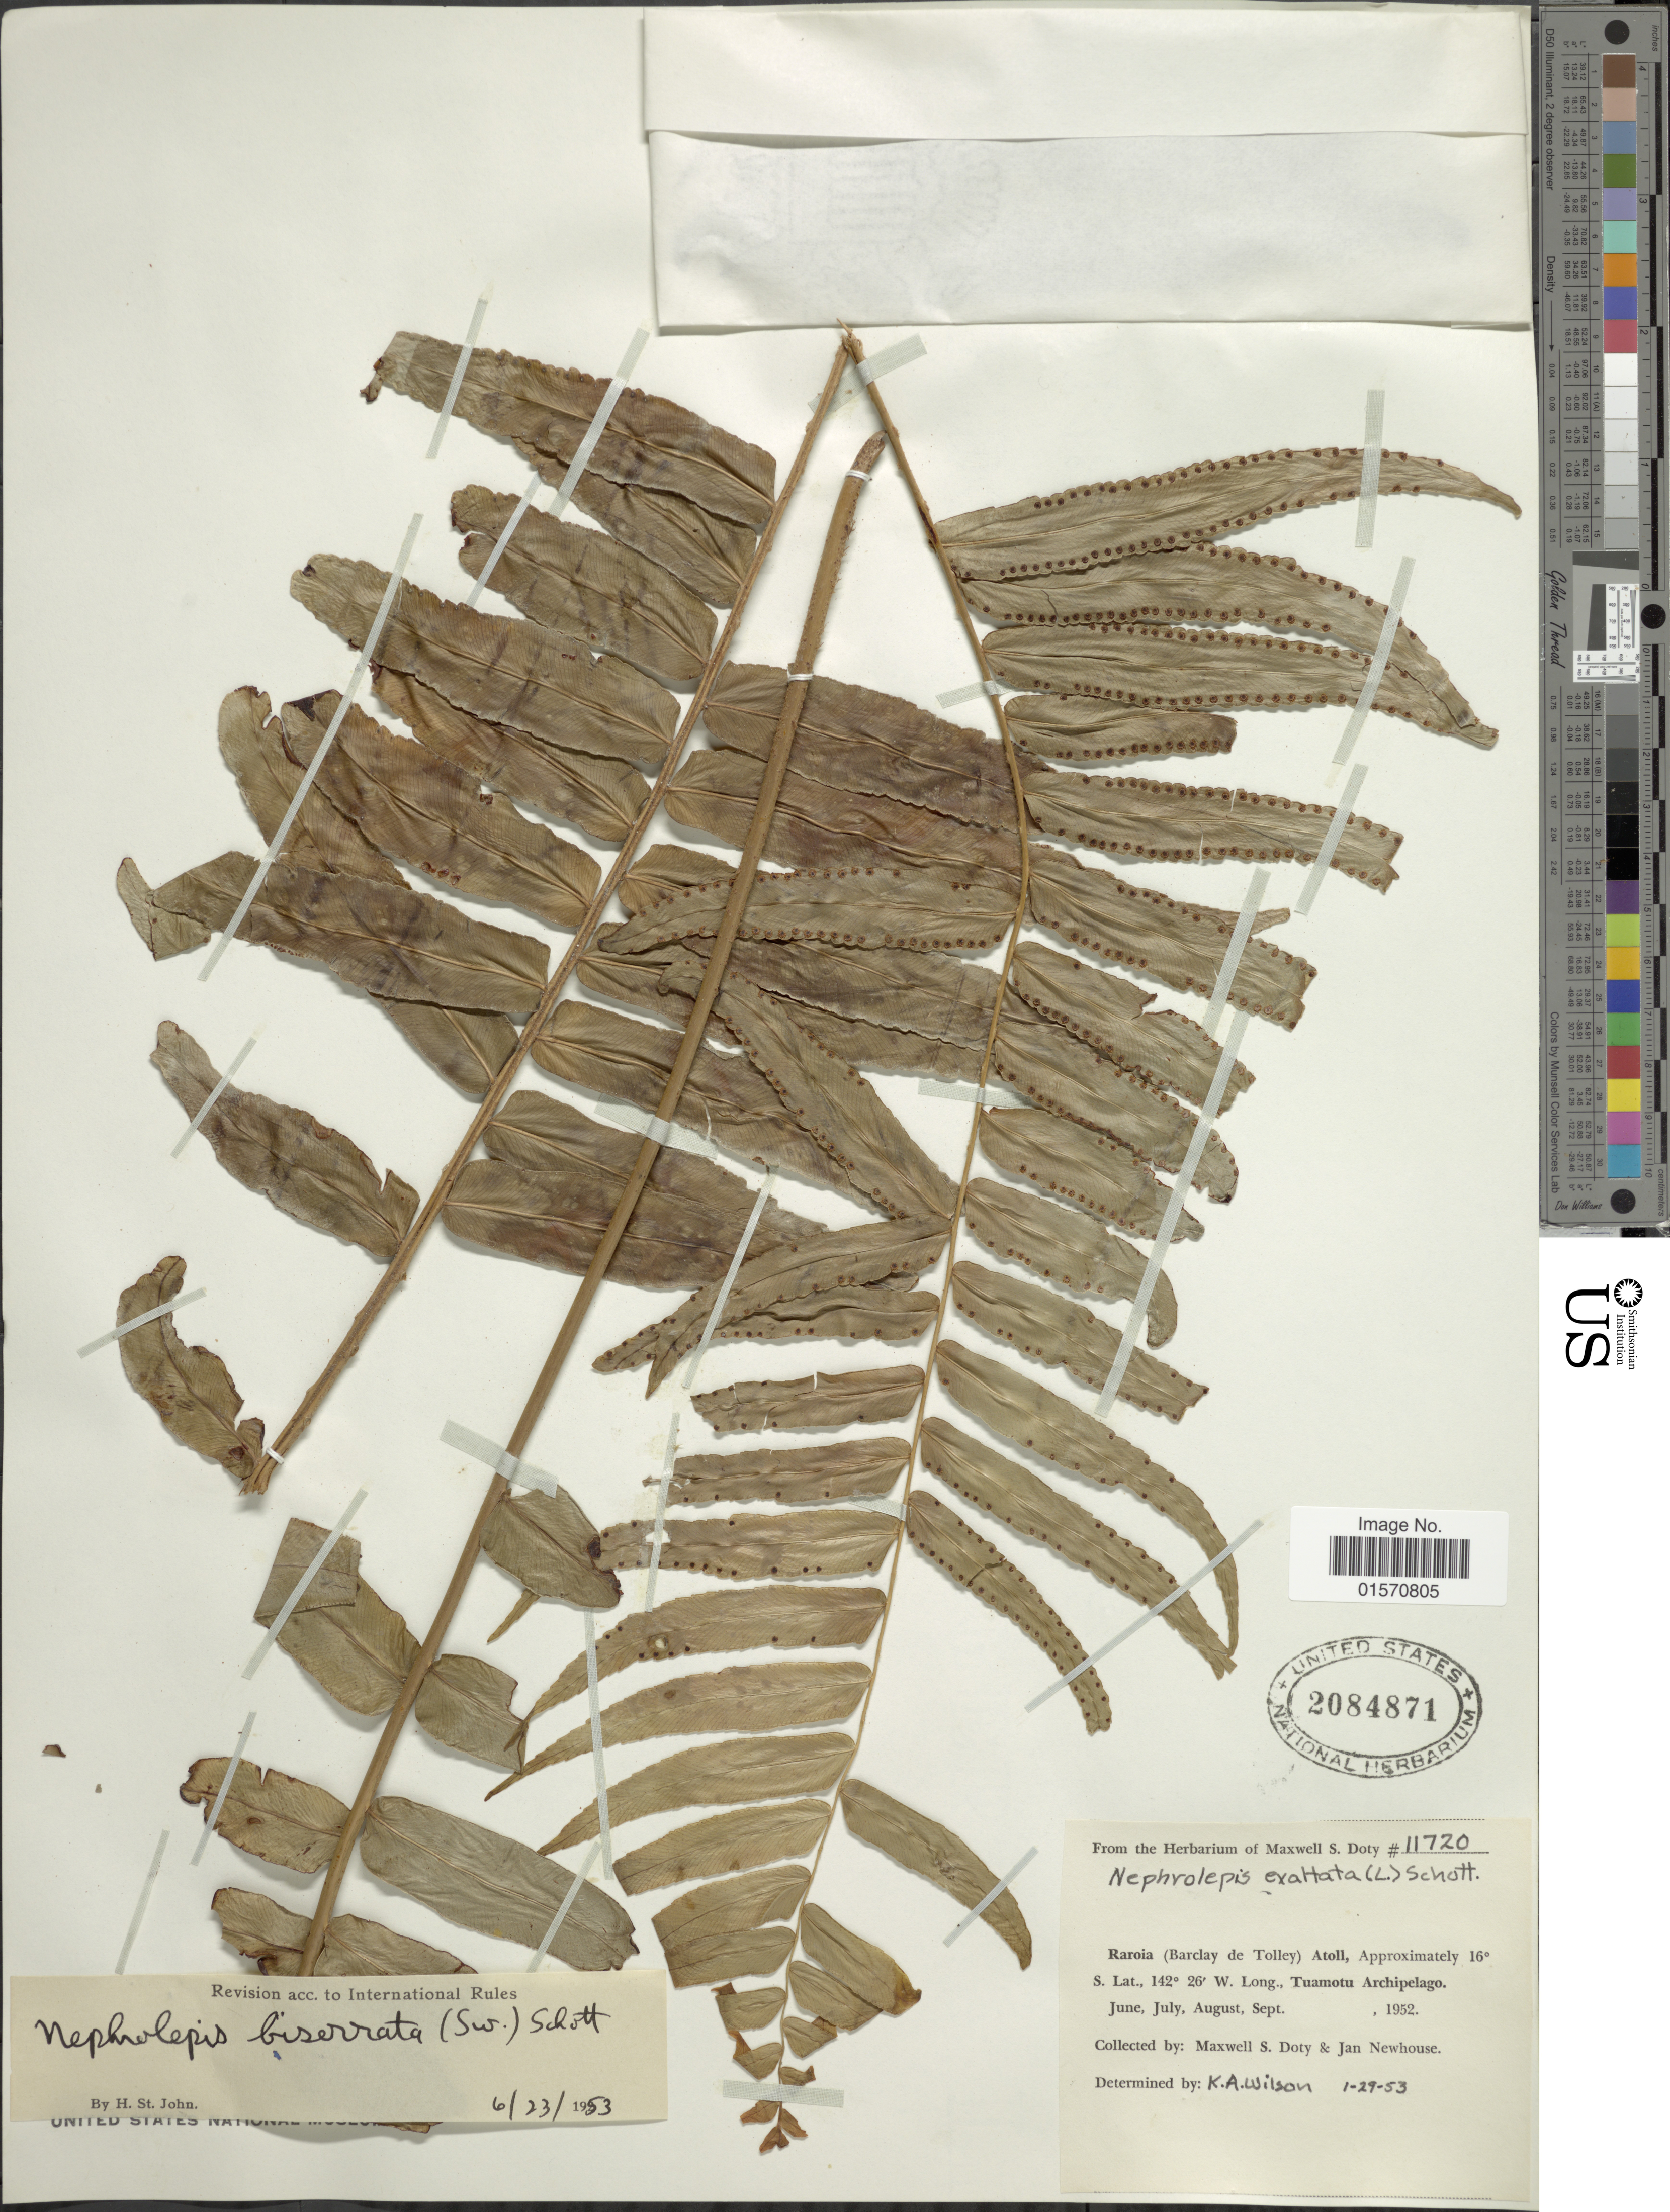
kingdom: Plantae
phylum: Tracheophyta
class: Polypodiopsida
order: Polypodiales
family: Nephrolepidaceae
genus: Nephrolepis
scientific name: Nephrolepis biserrata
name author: (Sw.) Schott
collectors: M. S. Doty & J. Newhouse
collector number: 11720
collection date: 1952-06/1952-09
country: French Polynesia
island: Raroia [Barclay de Tolley] Atoll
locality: Raroia (Barclay de Tolley) Atoll, Tuamotu Archipelago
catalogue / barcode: US 2084871